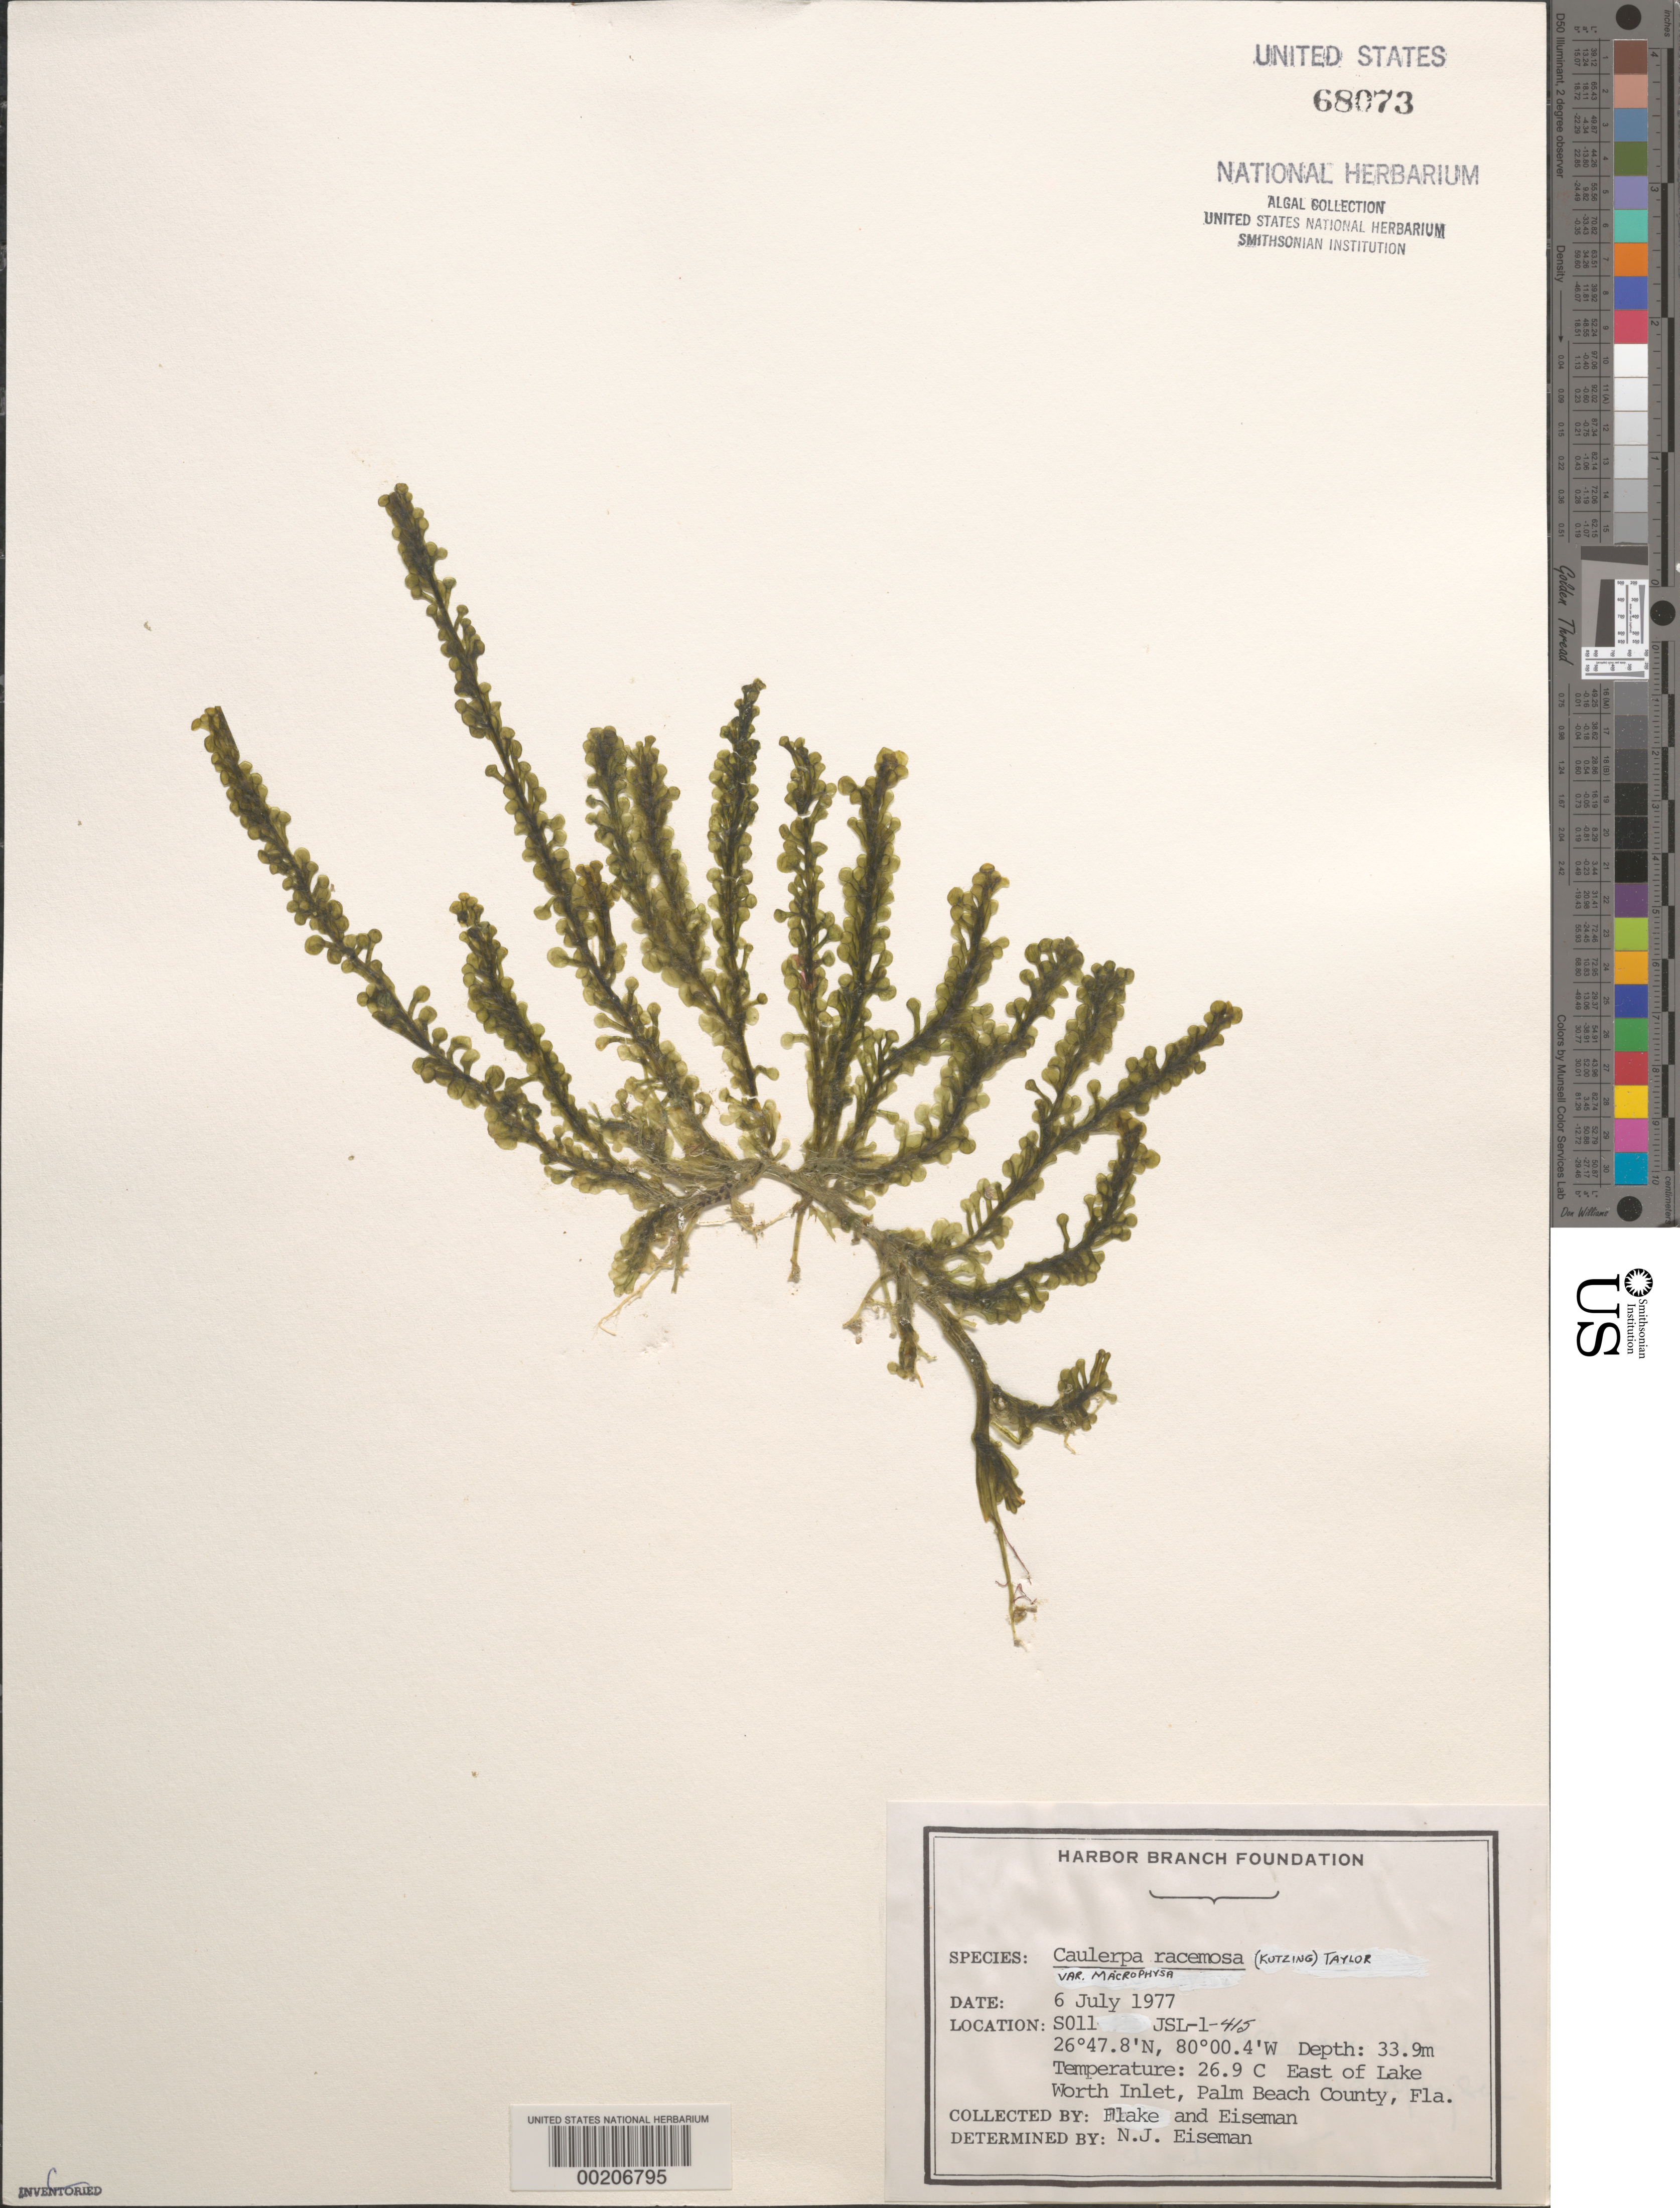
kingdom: Plantae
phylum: Chlorophyta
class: Ulvophyceae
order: Bryopsidales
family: Caulerpaceae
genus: Caulerpa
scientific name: Caulerpa racemosa var. macrophysa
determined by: Eiseman, N. J.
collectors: -- Blake & N. J. Eiseman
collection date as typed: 06 Jul 1977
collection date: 1977-07-06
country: United States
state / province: Florida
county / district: Palm Beach County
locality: East of Lake Worth Inlet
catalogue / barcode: US 68073